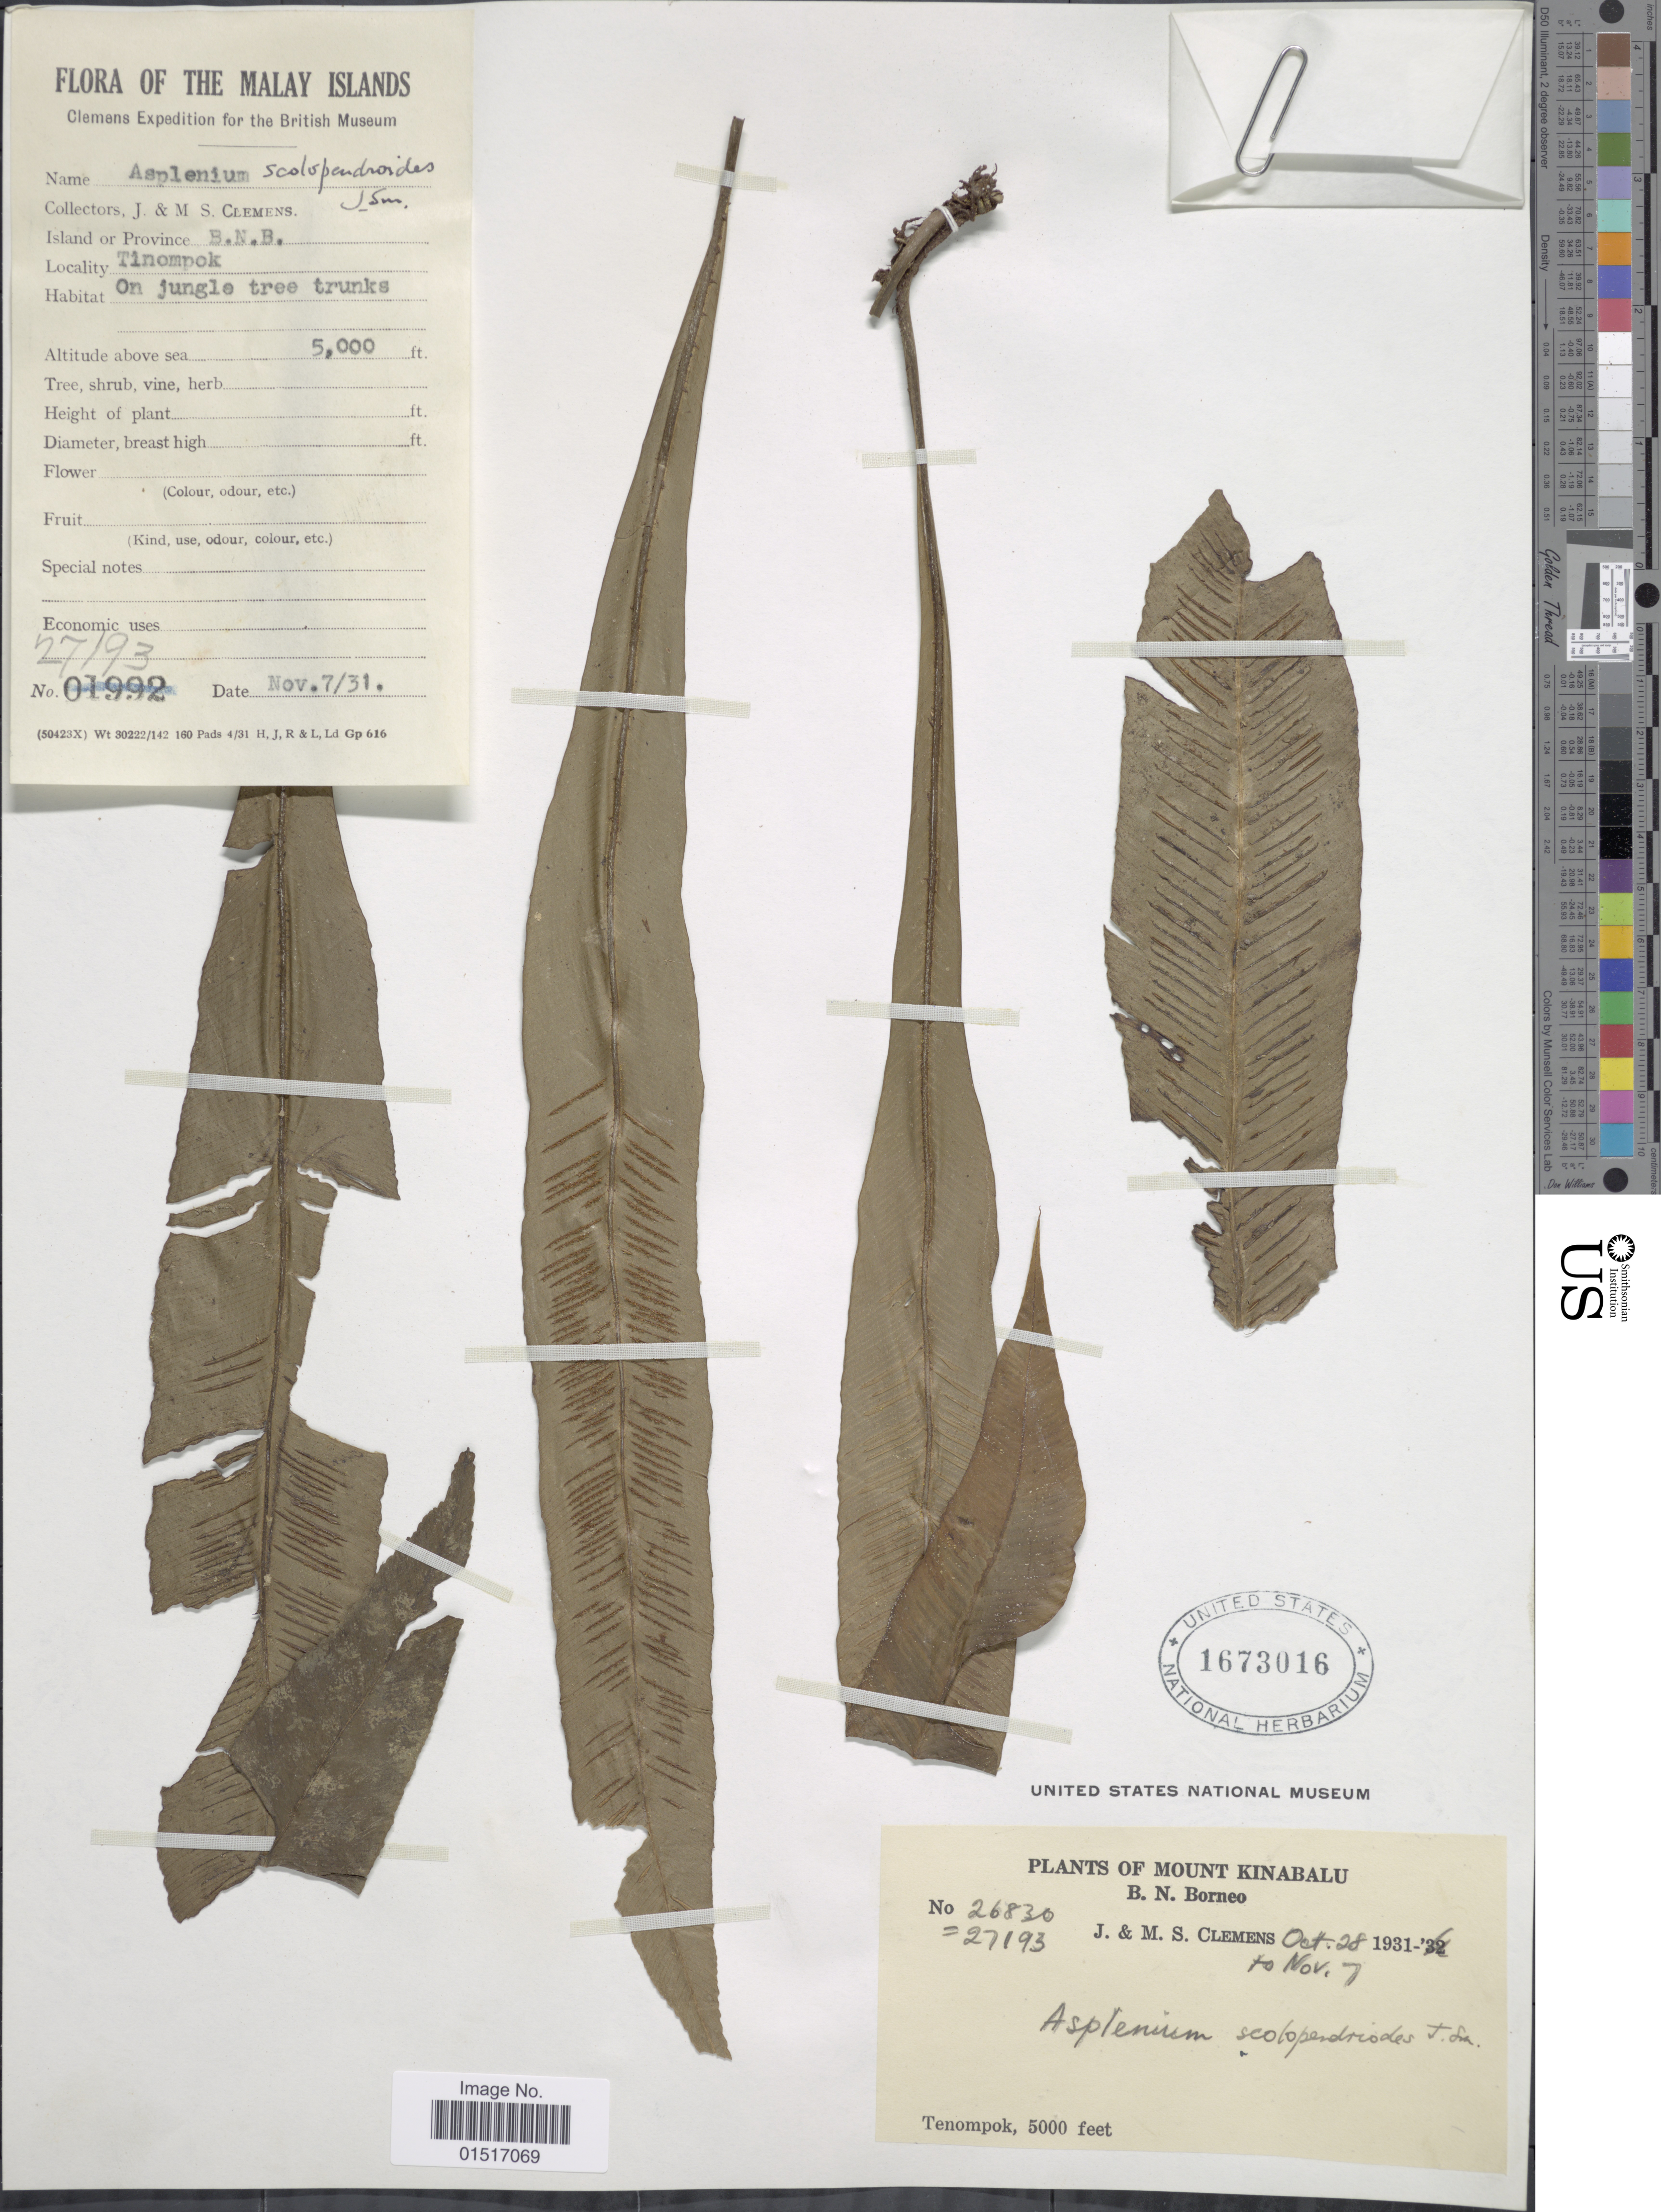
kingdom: Plantae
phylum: Tracheophyta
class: Polypodiopsida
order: Polypodiales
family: Aspleniaceae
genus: Asplenium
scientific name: Asplenium scolopendrioides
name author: J. Sm.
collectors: J. Clemens & M. S. Clemens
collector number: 26830=27193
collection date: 1931-10-28/1931-11-07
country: Malaysia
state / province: Sabah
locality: Malay Islands. B. N. B. Tinompok. Mount Kinabalu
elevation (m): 1524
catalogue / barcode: US 1673016